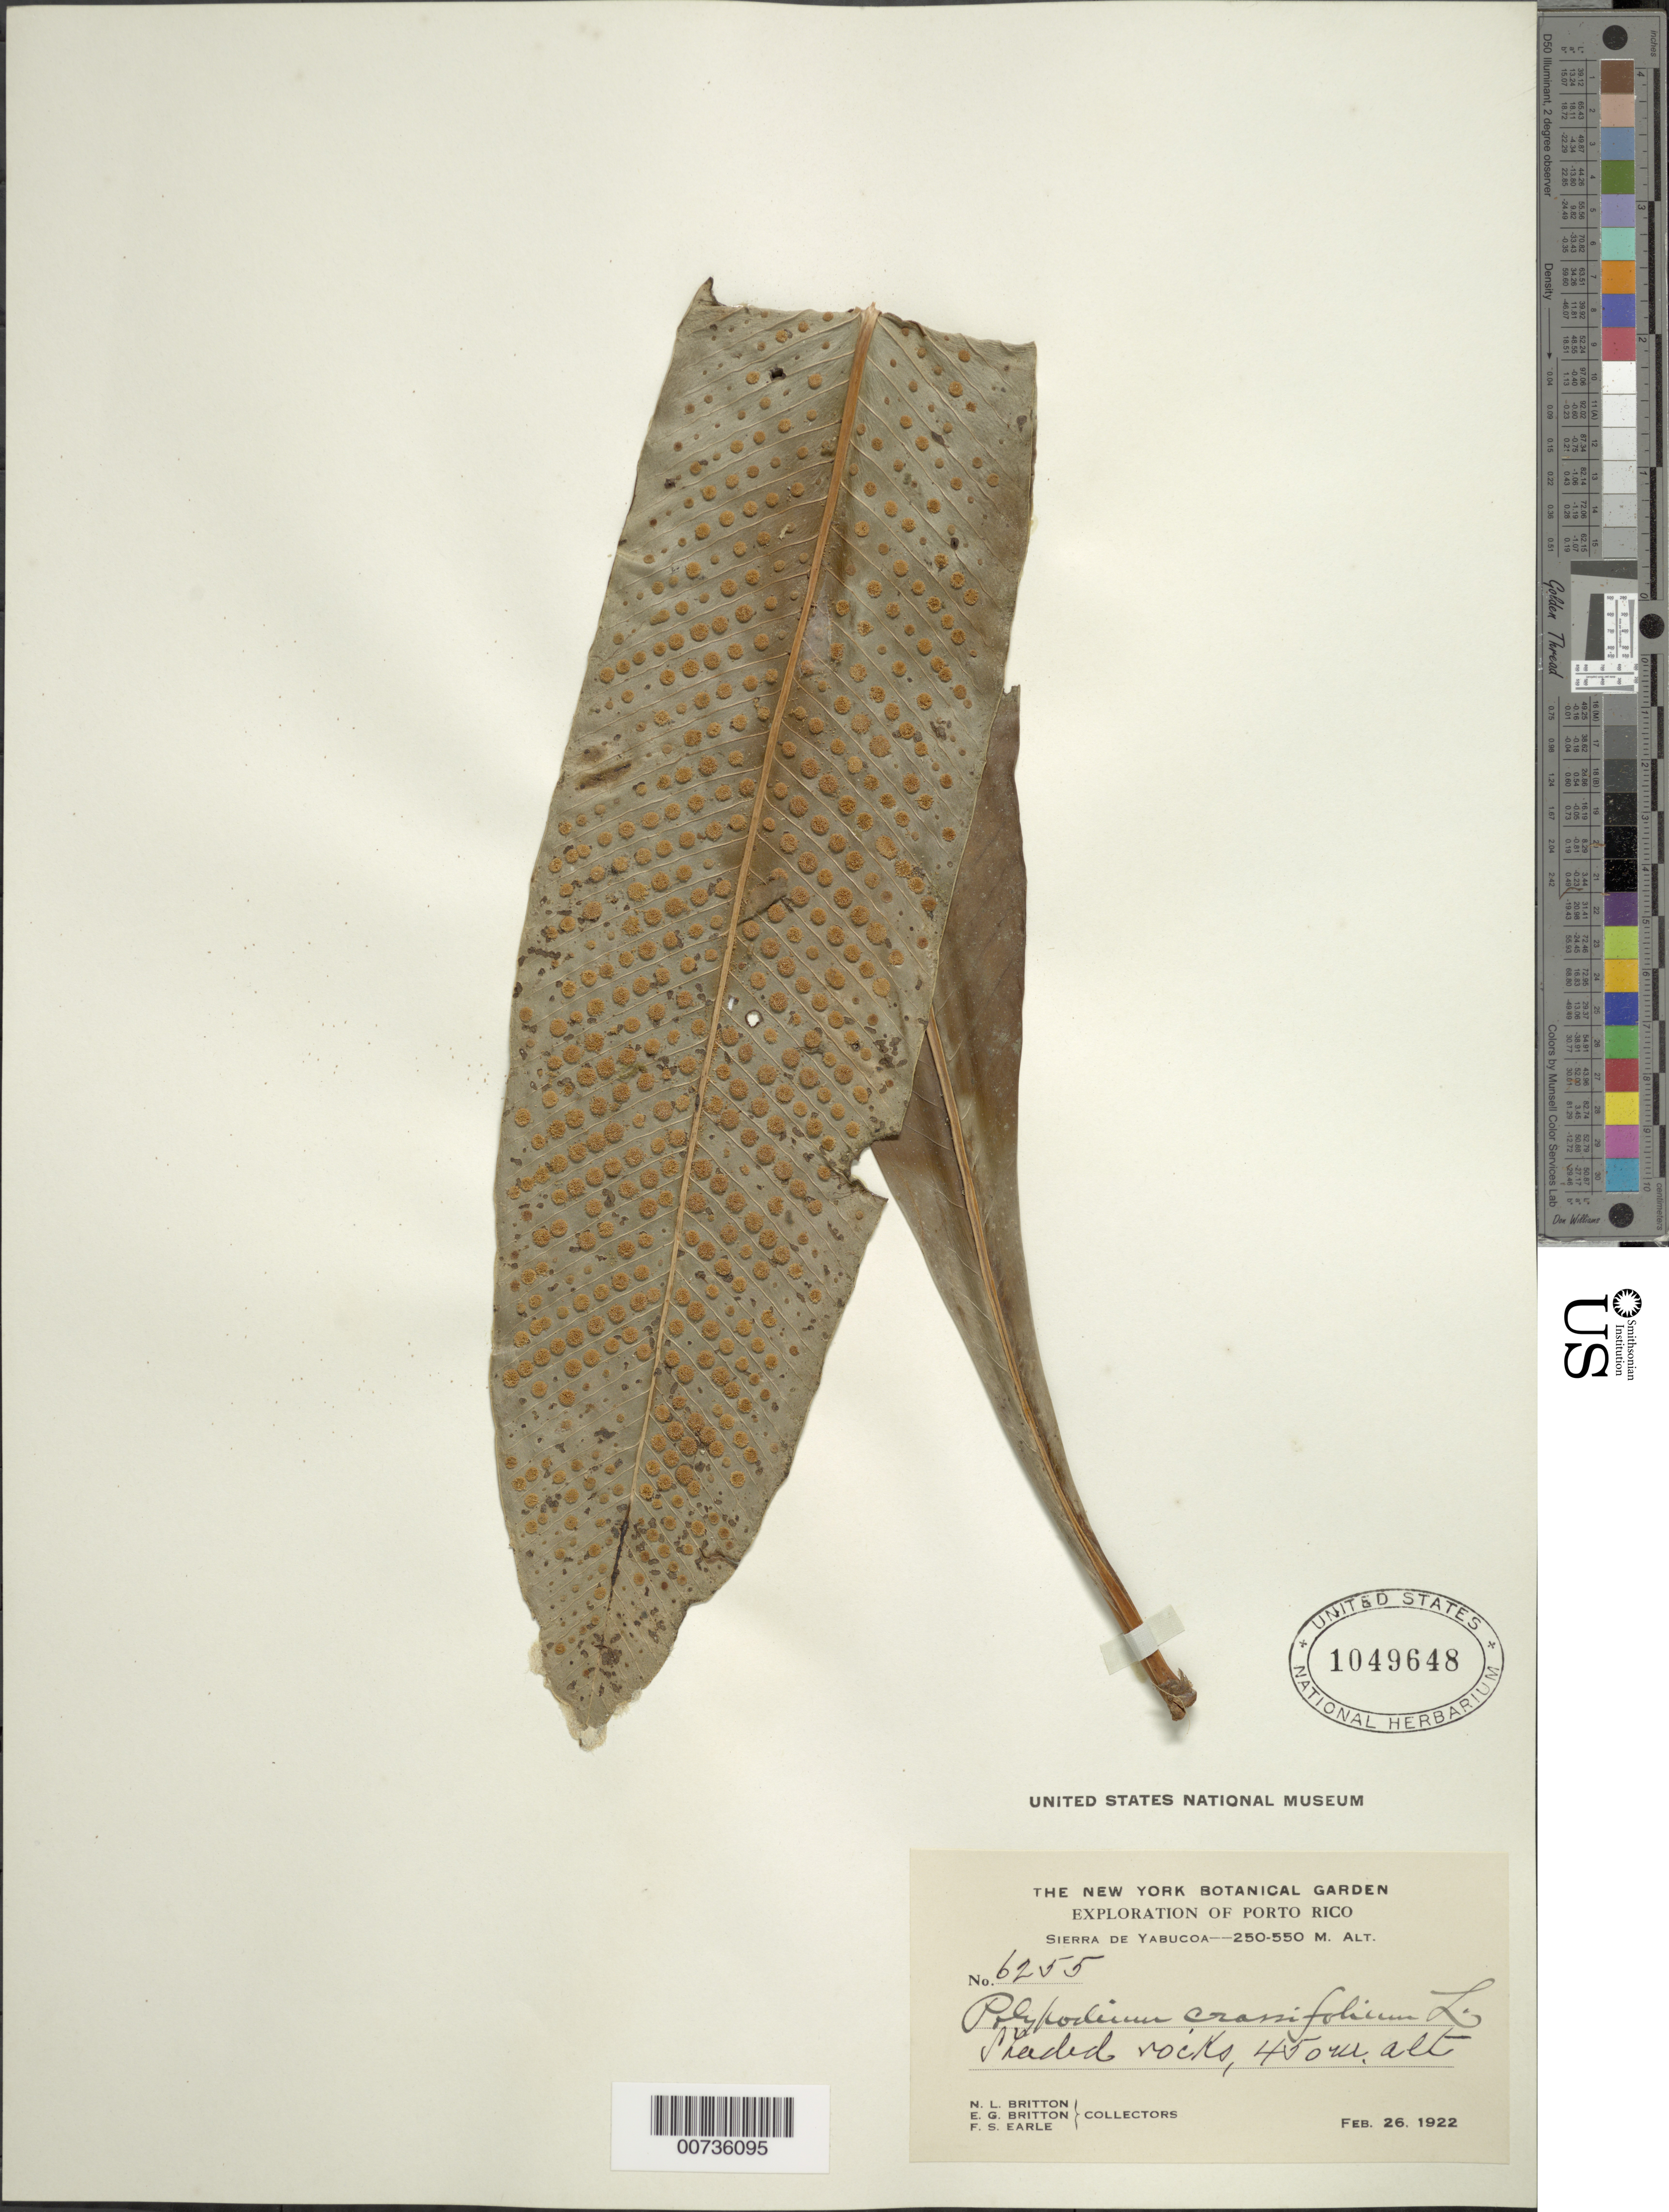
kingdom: Plantae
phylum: Tracheophyta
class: Polypodiopsida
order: Polypodiales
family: Polypodiaceae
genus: Niphidium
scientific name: Niphidium crassifolium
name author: (L.) Lellinger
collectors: N. Britton, E. G. Britton & F. S. Earle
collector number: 6255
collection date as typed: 26 Feb 1922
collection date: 1922-02-26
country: Puerto Rico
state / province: Yabucoa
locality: Sierra de Yabucoa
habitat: Shaded rocks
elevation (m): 450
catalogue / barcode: US 1049648